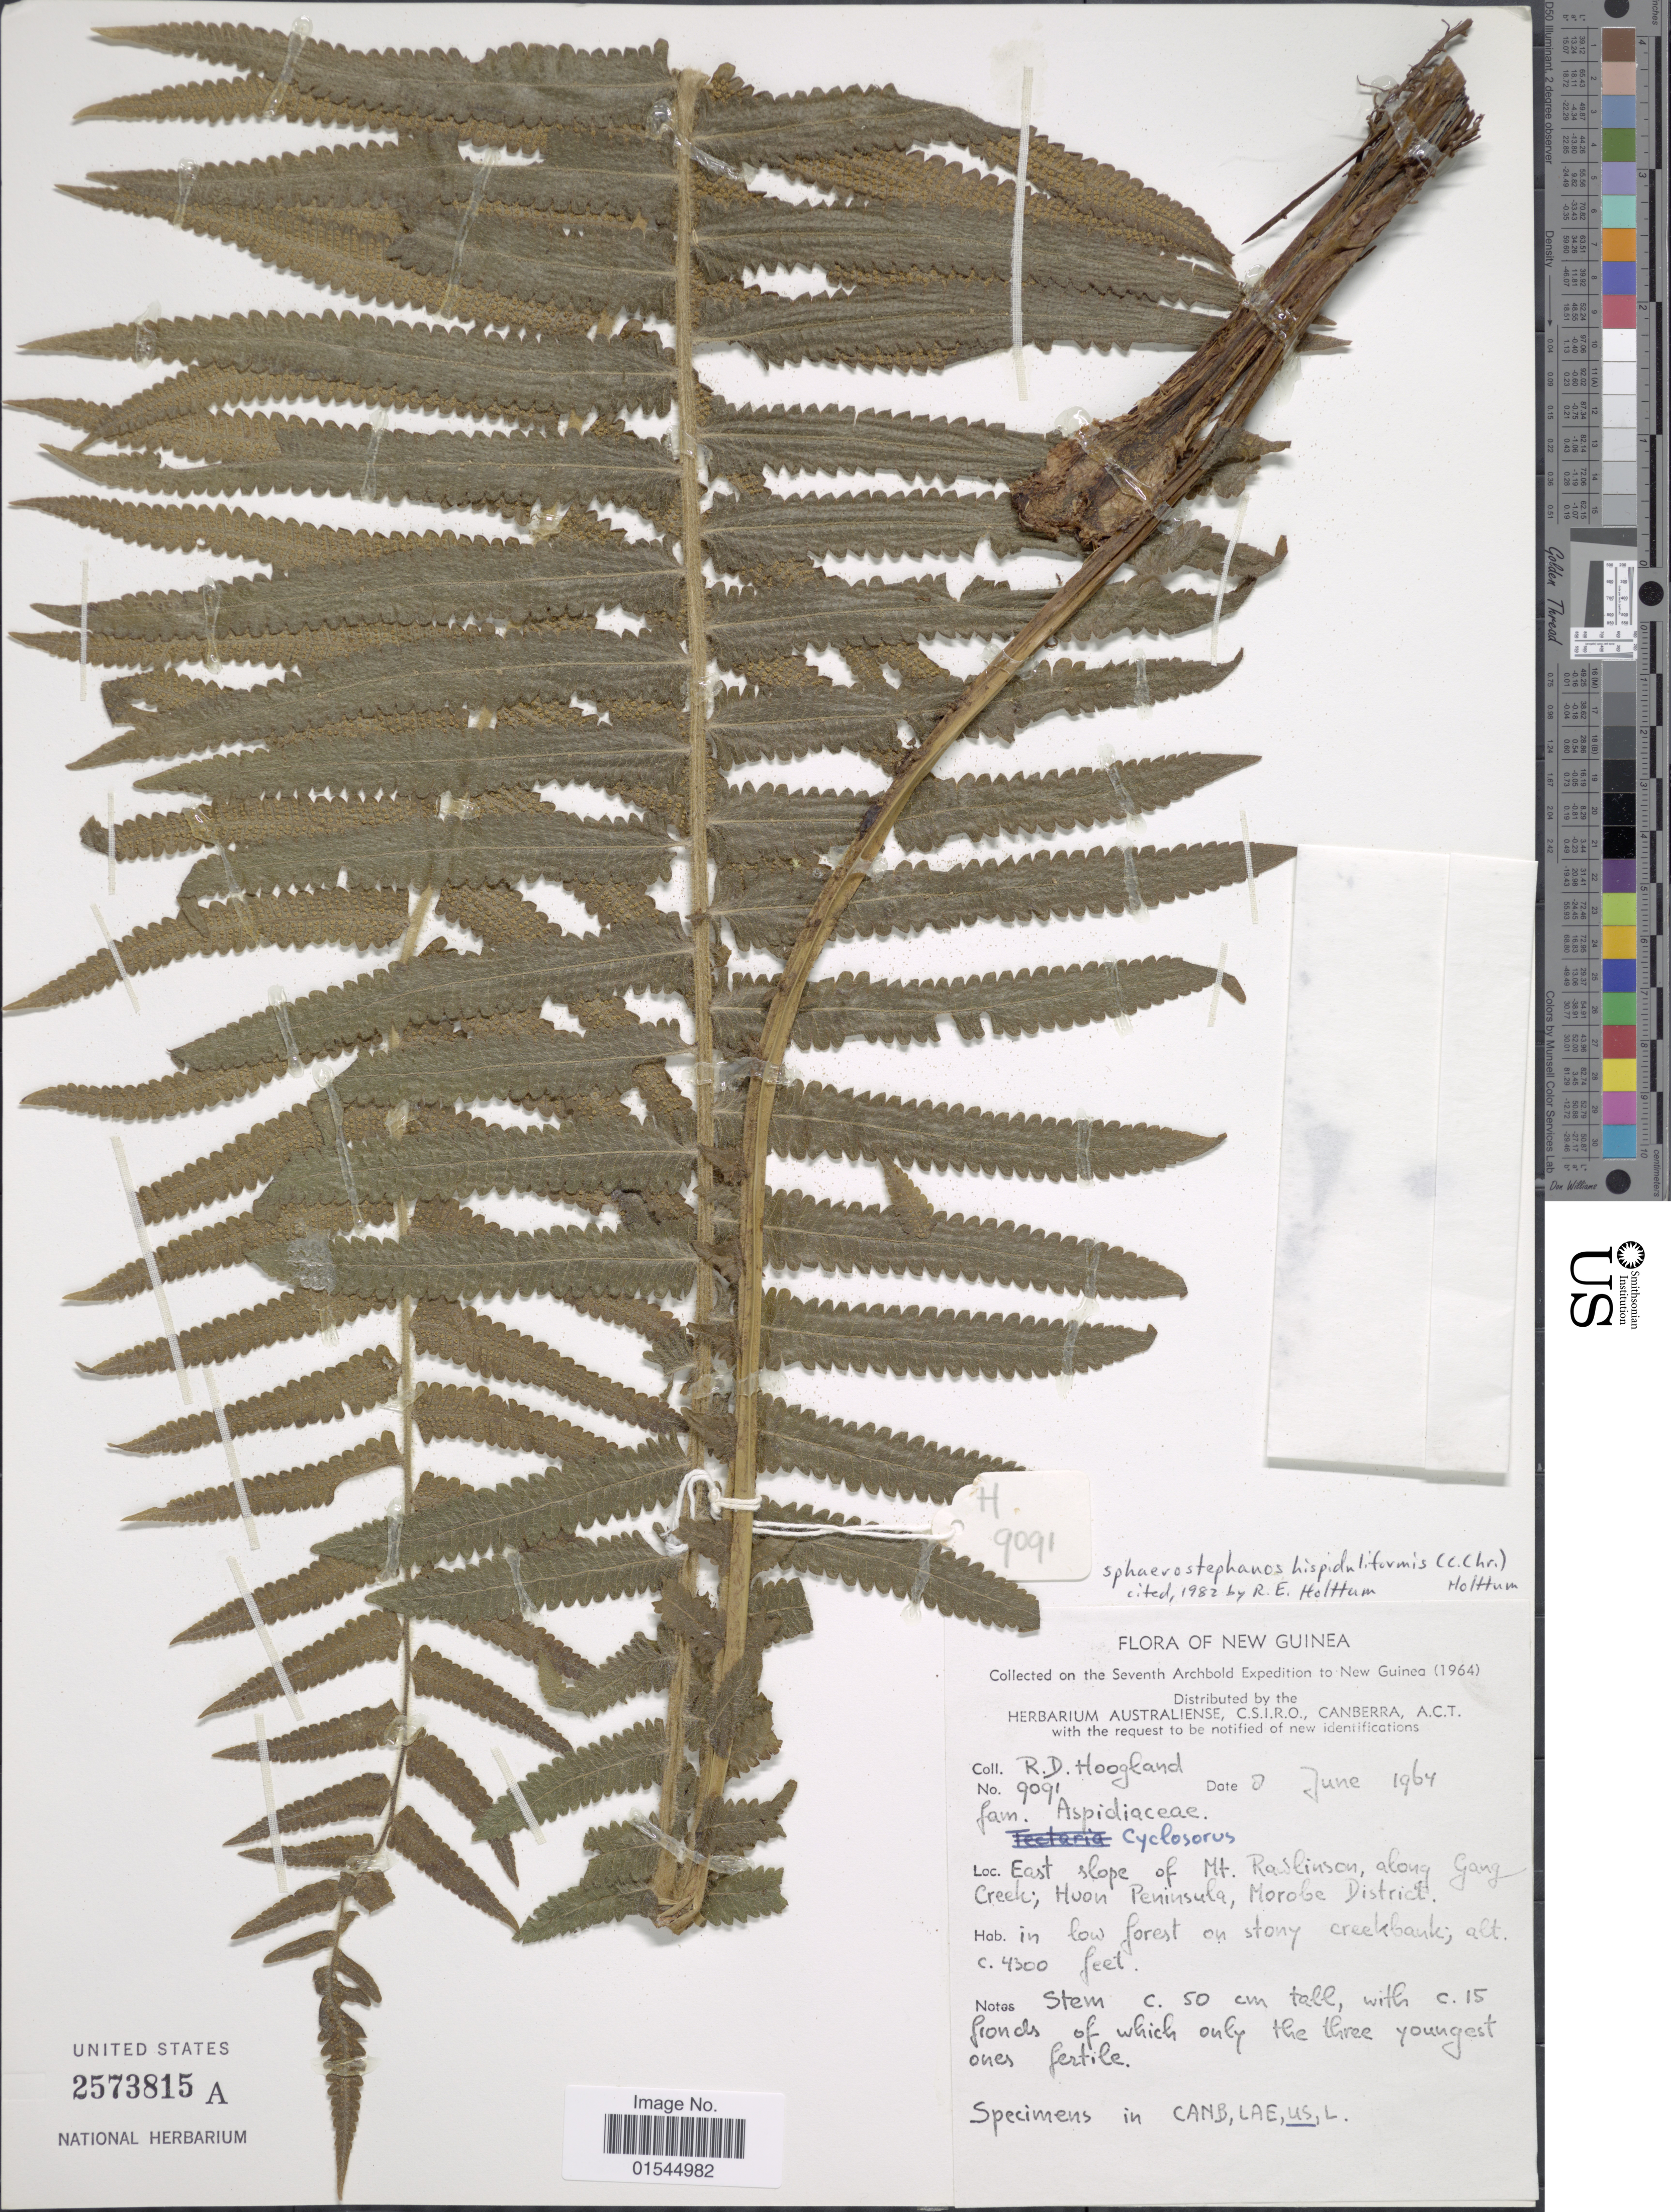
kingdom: Plantae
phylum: Tracheophyta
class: Polypodiopsida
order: Polypodiales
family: Thelypteridaceae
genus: Sphaerostephanos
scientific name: Sphaerostephanos hispidifolius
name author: (Alderw.) Holttum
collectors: R. D. Hoogland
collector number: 9091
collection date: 1964-06-06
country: Papua New Guinea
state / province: Morobe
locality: New Guinea. East slope of Mt. Raslinson, along Gang Creek, Hoon Peninsula. [interpreted]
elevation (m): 1311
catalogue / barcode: US 2573815